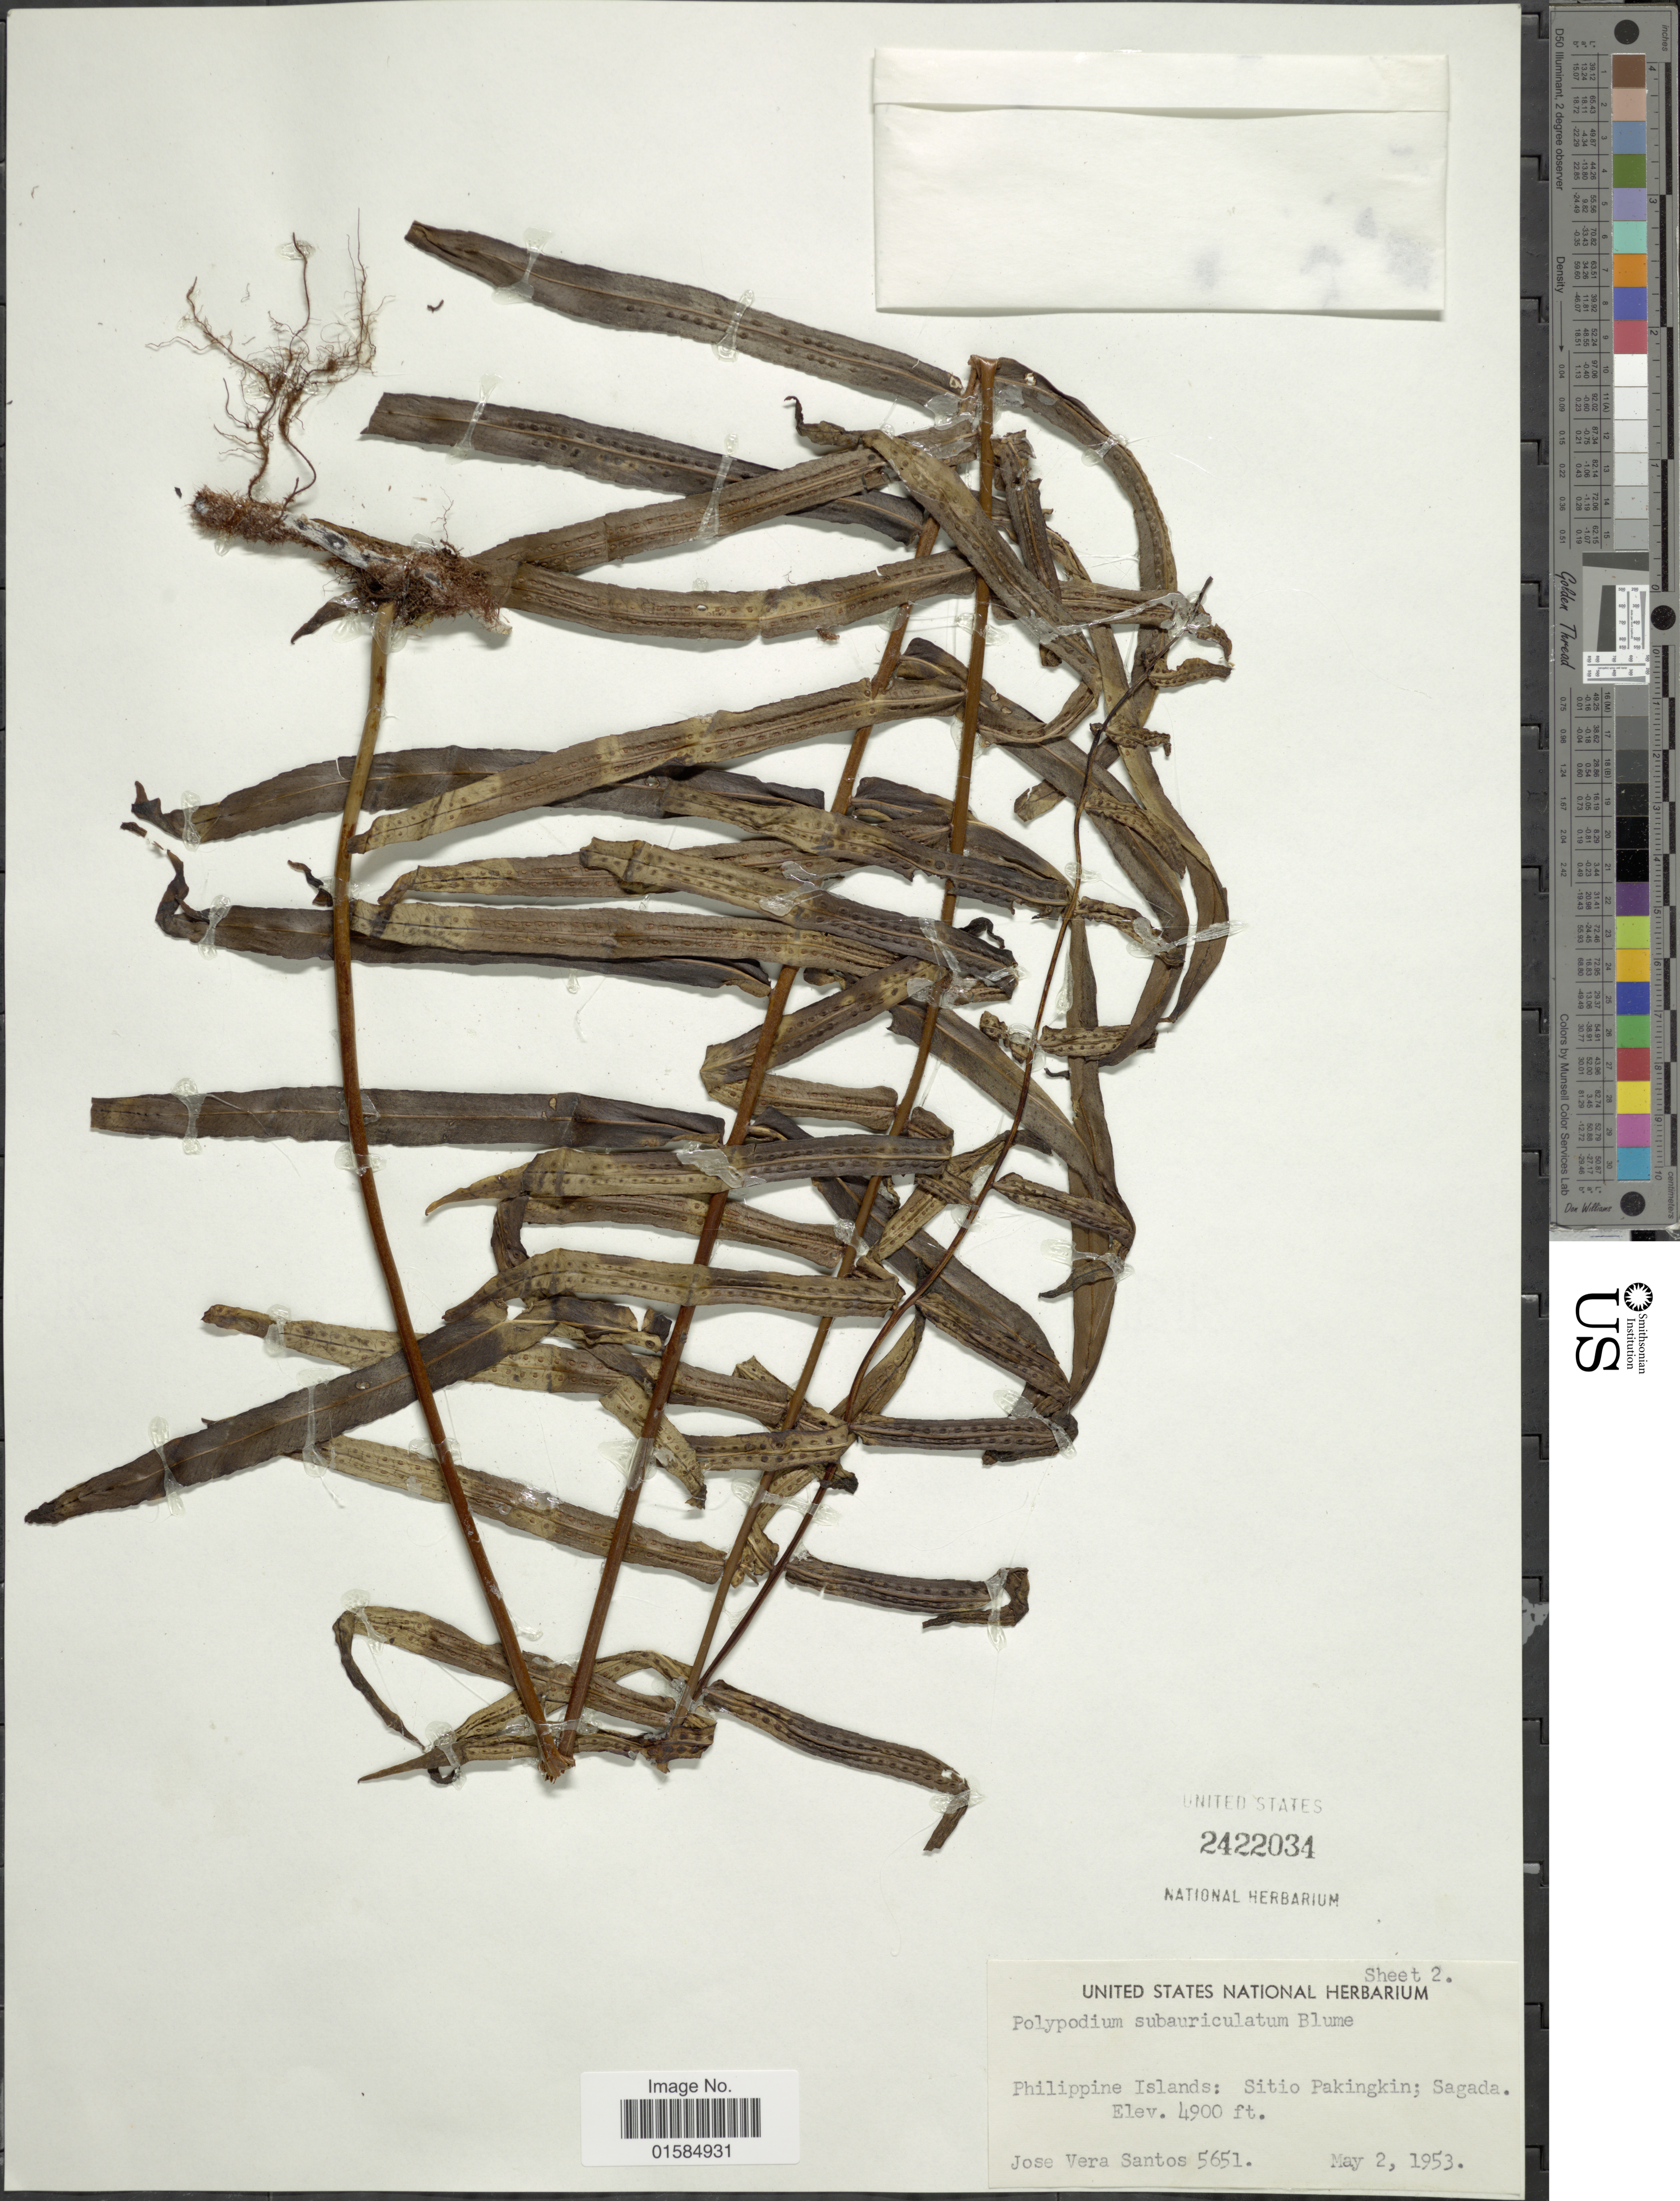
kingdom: Plantae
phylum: Tracheophyta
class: Polypodiopsida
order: Polypodiales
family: Polypodiaceae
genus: Goniophlebium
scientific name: Goniophlebium subauriculatum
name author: (Blume) C. Presl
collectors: J. Santos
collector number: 5651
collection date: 1953-05-02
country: Philippines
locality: Philippine Islands: Sitio Pakingkin, Sagada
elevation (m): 1494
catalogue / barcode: US 2422034